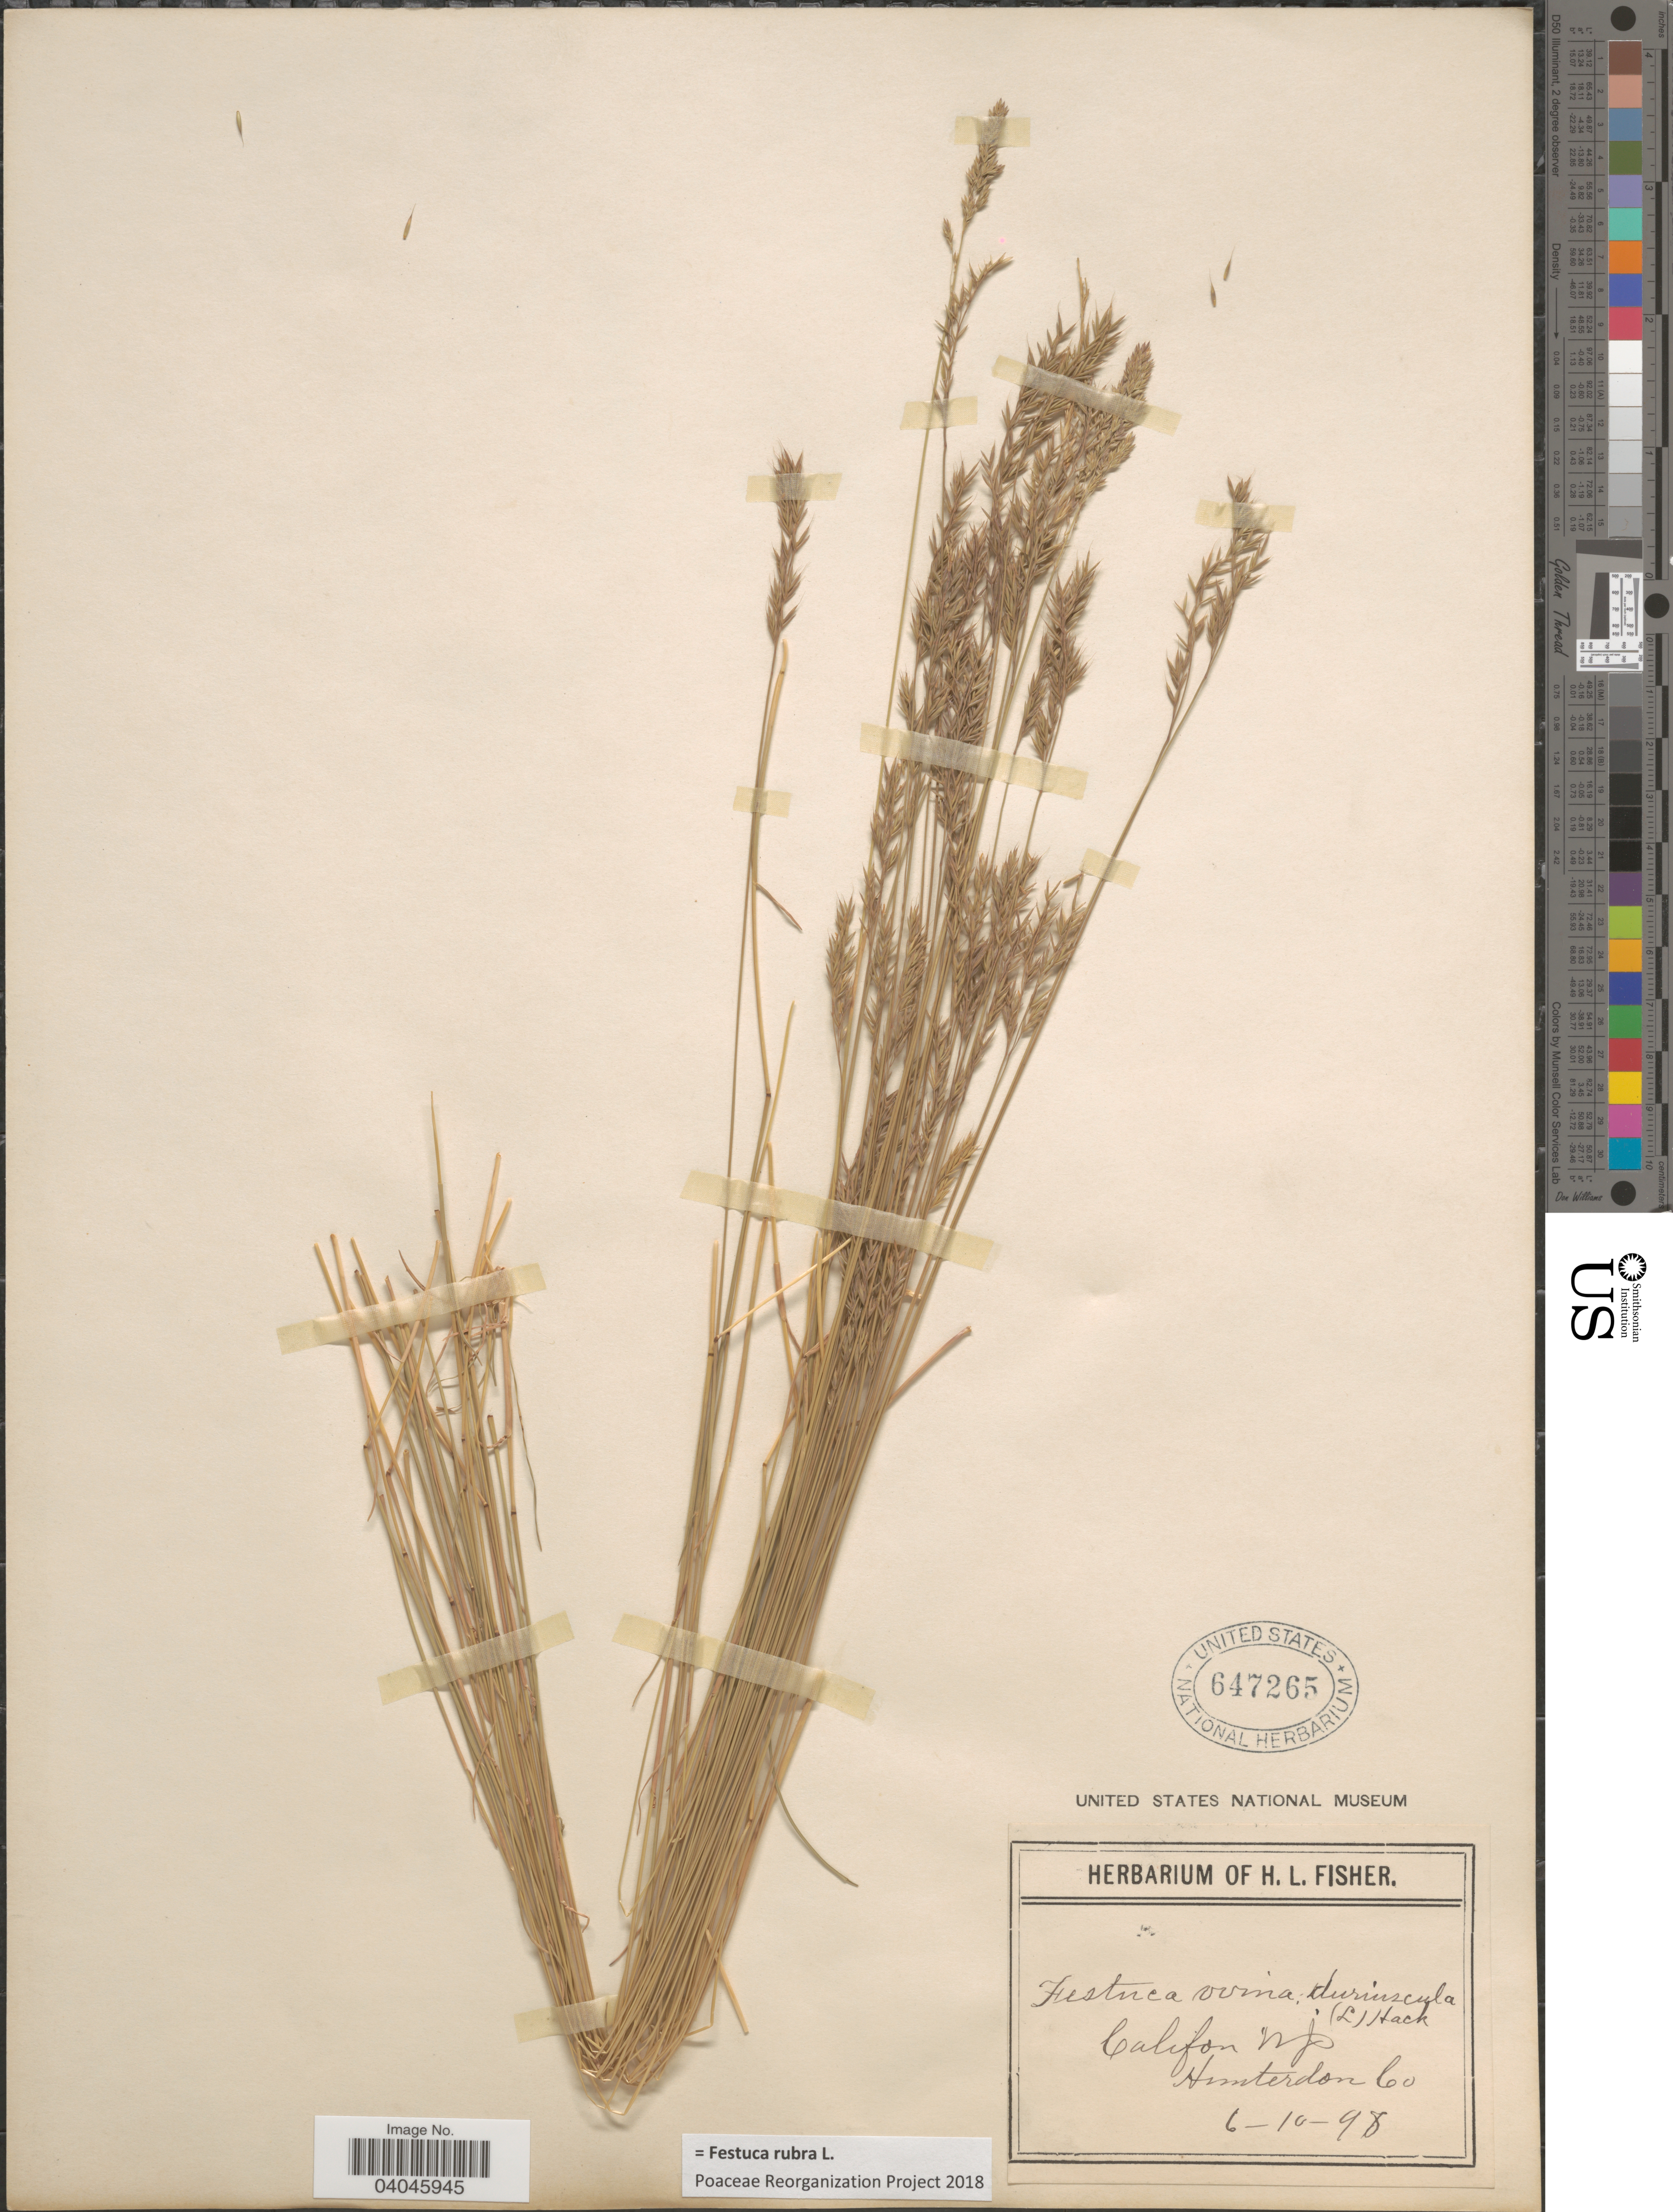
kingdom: Plantae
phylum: Tracheophyta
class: Liliopsida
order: Poales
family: Poaceae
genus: Festuca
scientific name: Festuca rubra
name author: L.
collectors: ex herb. of H. L. Fisher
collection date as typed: Transcribed d/m/y: 10/6/98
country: United States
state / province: New Jersey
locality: Califon. Himterdon Co.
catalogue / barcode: US 647265